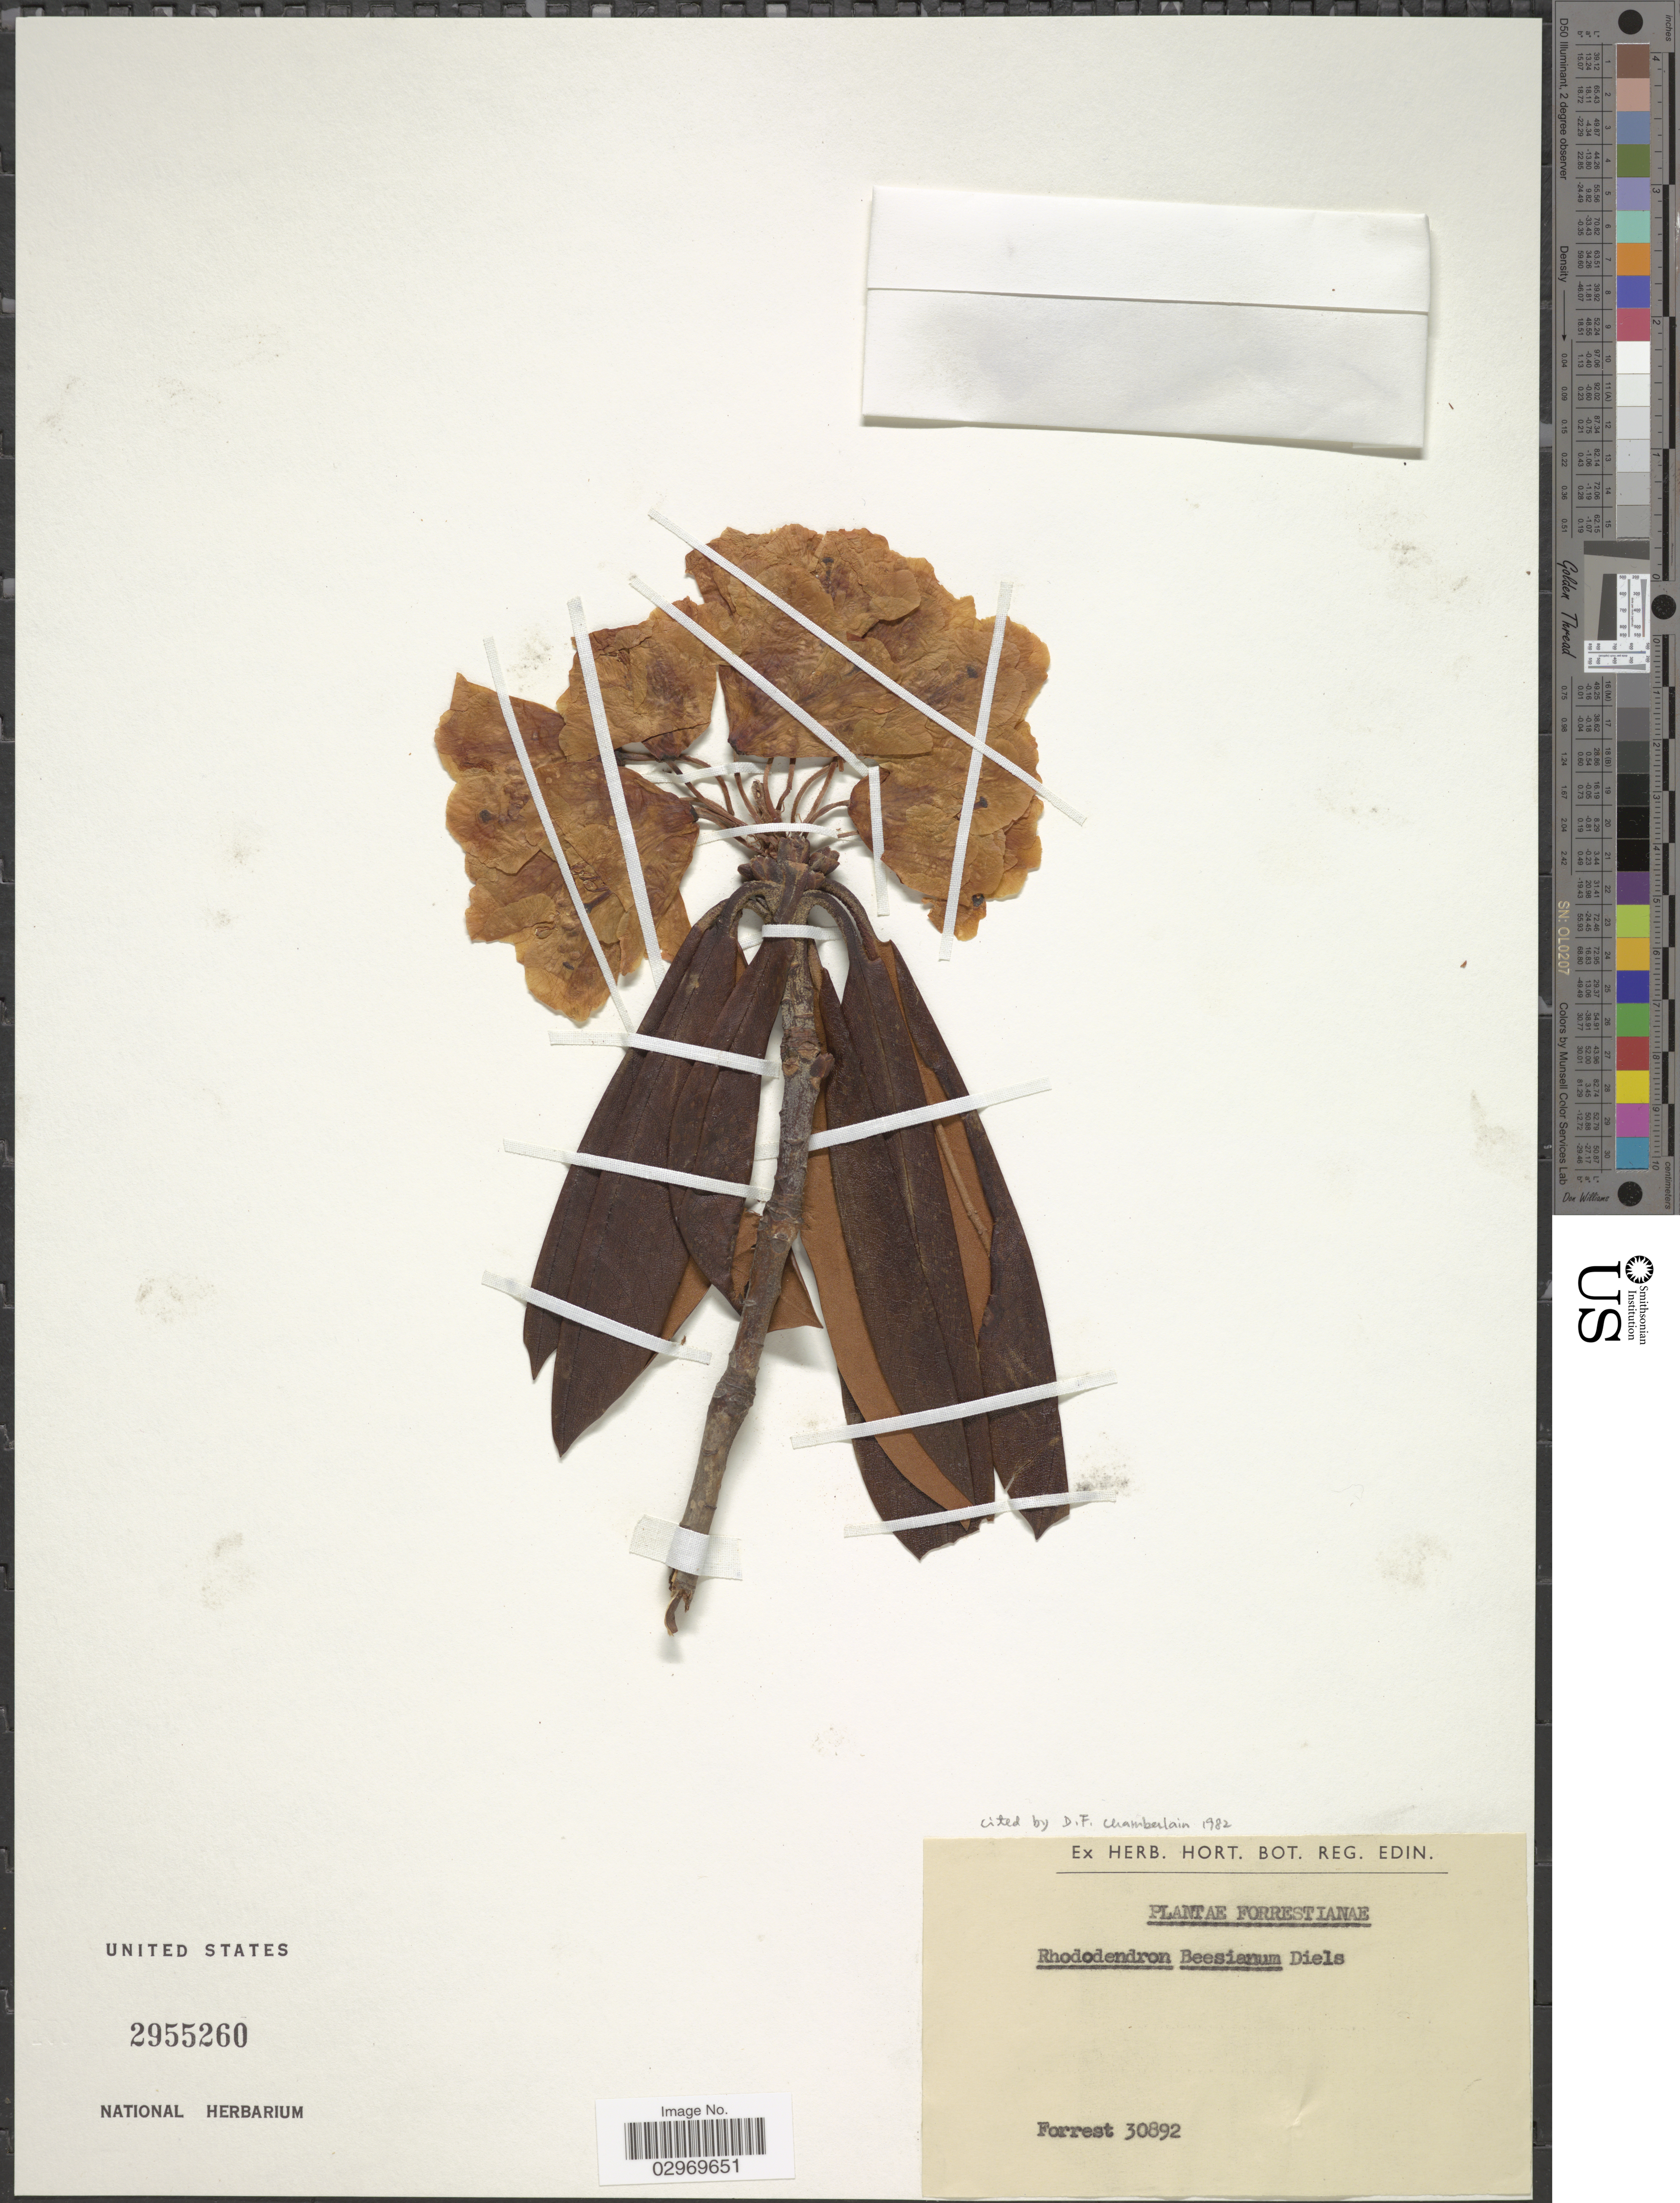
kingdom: Plantae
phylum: Tracheophyta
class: Magnoliopsida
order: Ericales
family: Ericaceae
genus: Rhododendron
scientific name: Rhododendron beesianum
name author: Diels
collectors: -. Forrest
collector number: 30892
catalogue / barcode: US 2955260